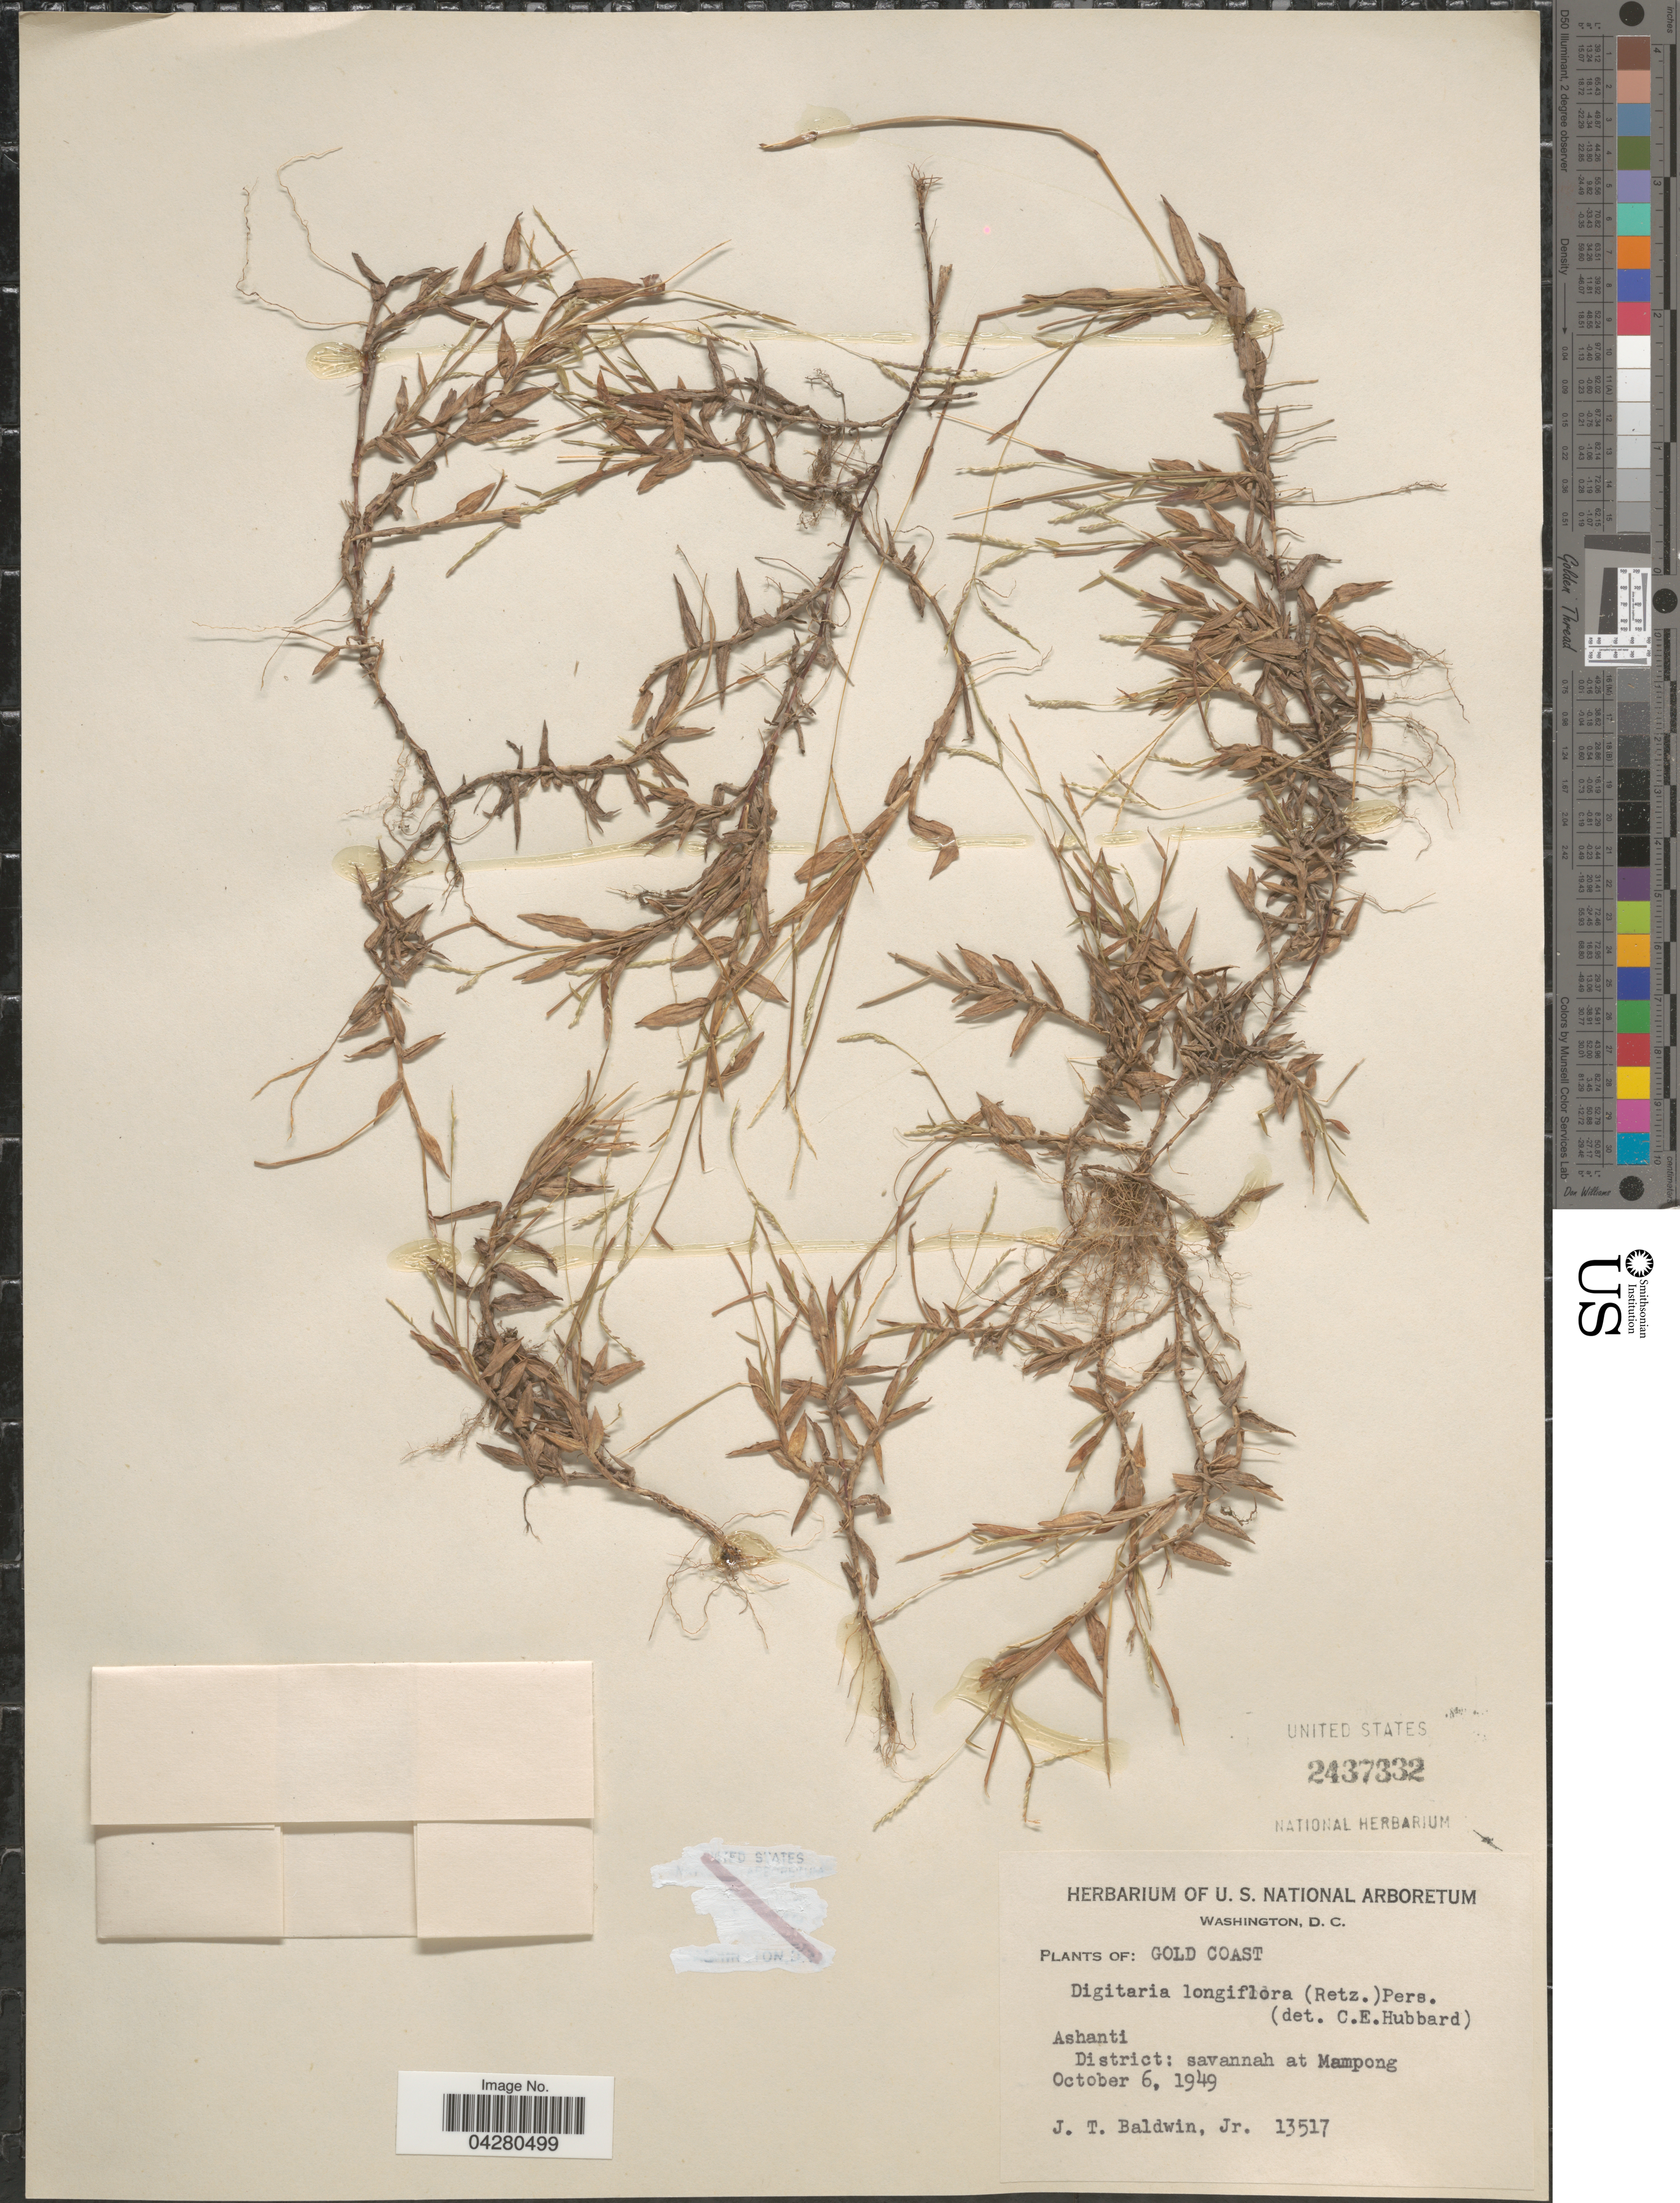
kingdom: Plantae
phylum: Tracheophyta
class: Liliopsida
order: Poales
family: Poaceae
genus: Digitaria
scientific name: Digitaria longiflora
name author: (Retz.) Pers.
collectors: J. T. Baldwin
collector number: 13517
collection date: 1949-10-06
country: Ghana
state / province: Ashanti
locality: Gold Coast. Ashanti District: savannah at Mampong.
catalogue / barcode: US 2437332